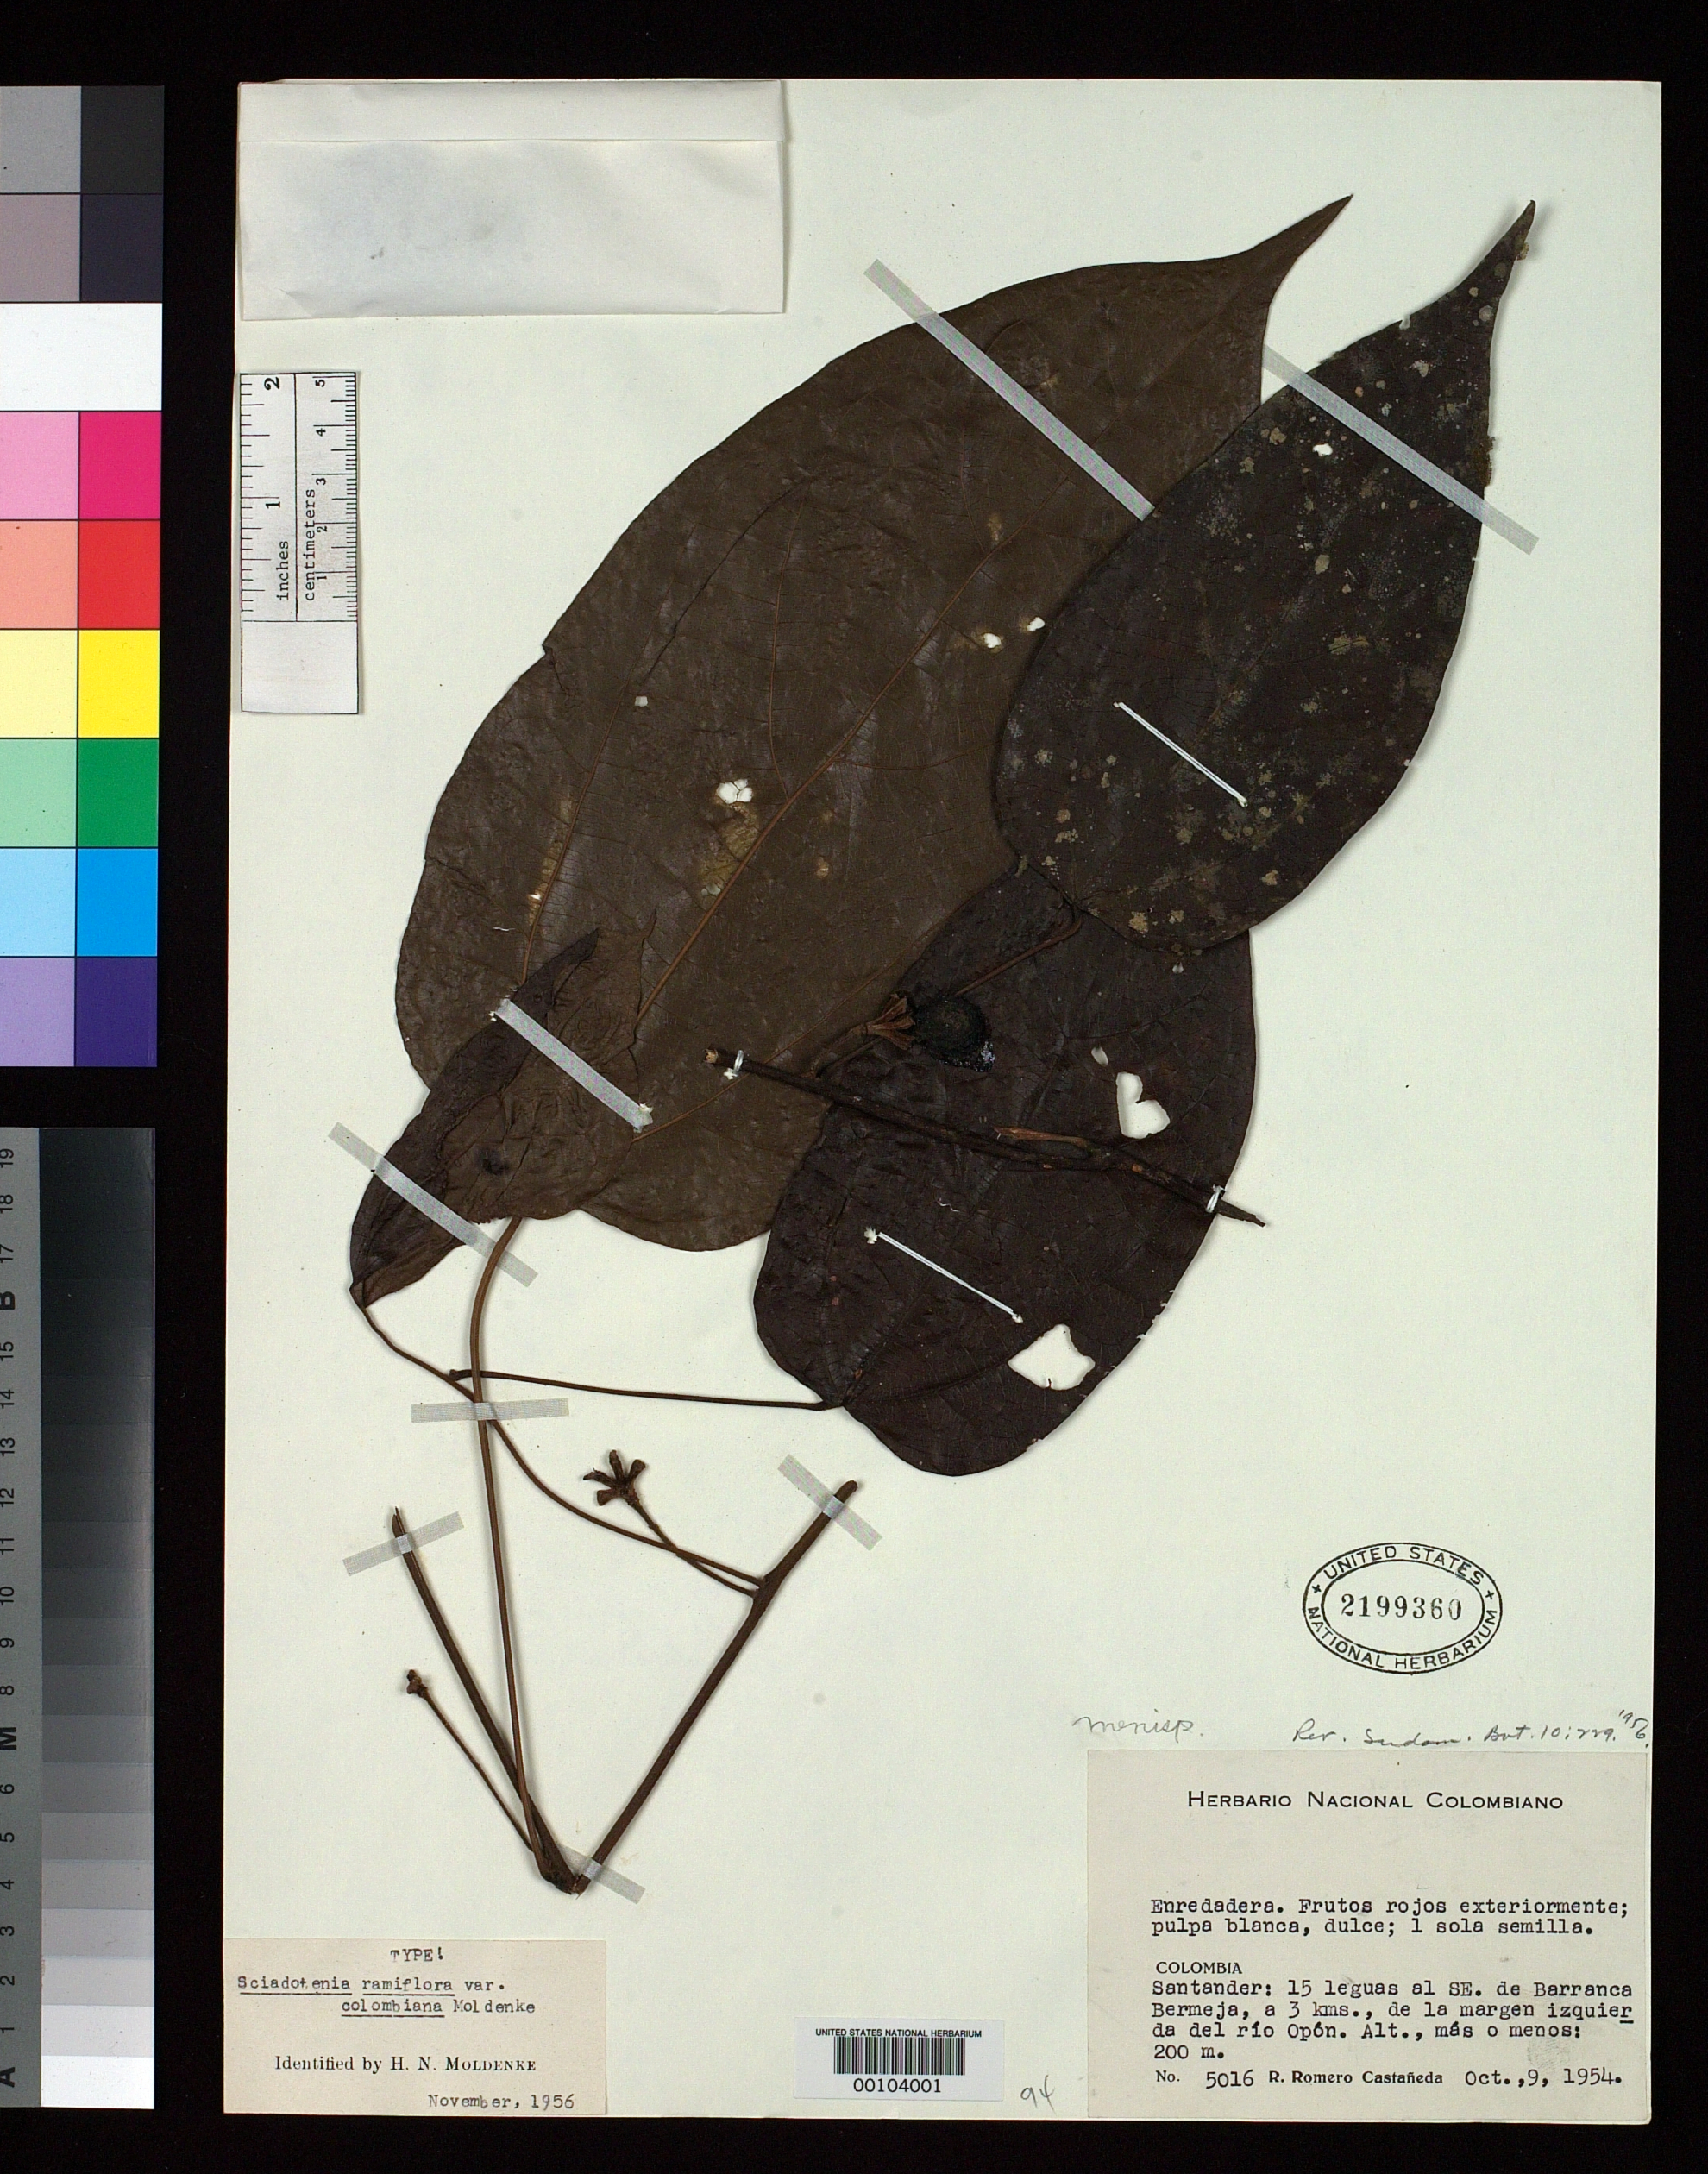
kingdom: Plantae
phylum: Tracheophyta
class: Magnoliopsida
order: Ranunculales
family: Menispermaceae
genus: Sciadotenia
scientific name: Sciadotenia ramiflora var. colombiana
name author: Moldenke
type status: Holotype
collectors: R. Romero Castañeda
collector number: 5016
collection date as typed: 09 Oct 1954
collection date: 1954-10-09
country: Colombia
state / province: Santander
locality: SE of Barrancabermeja.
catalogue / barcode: US 2199360